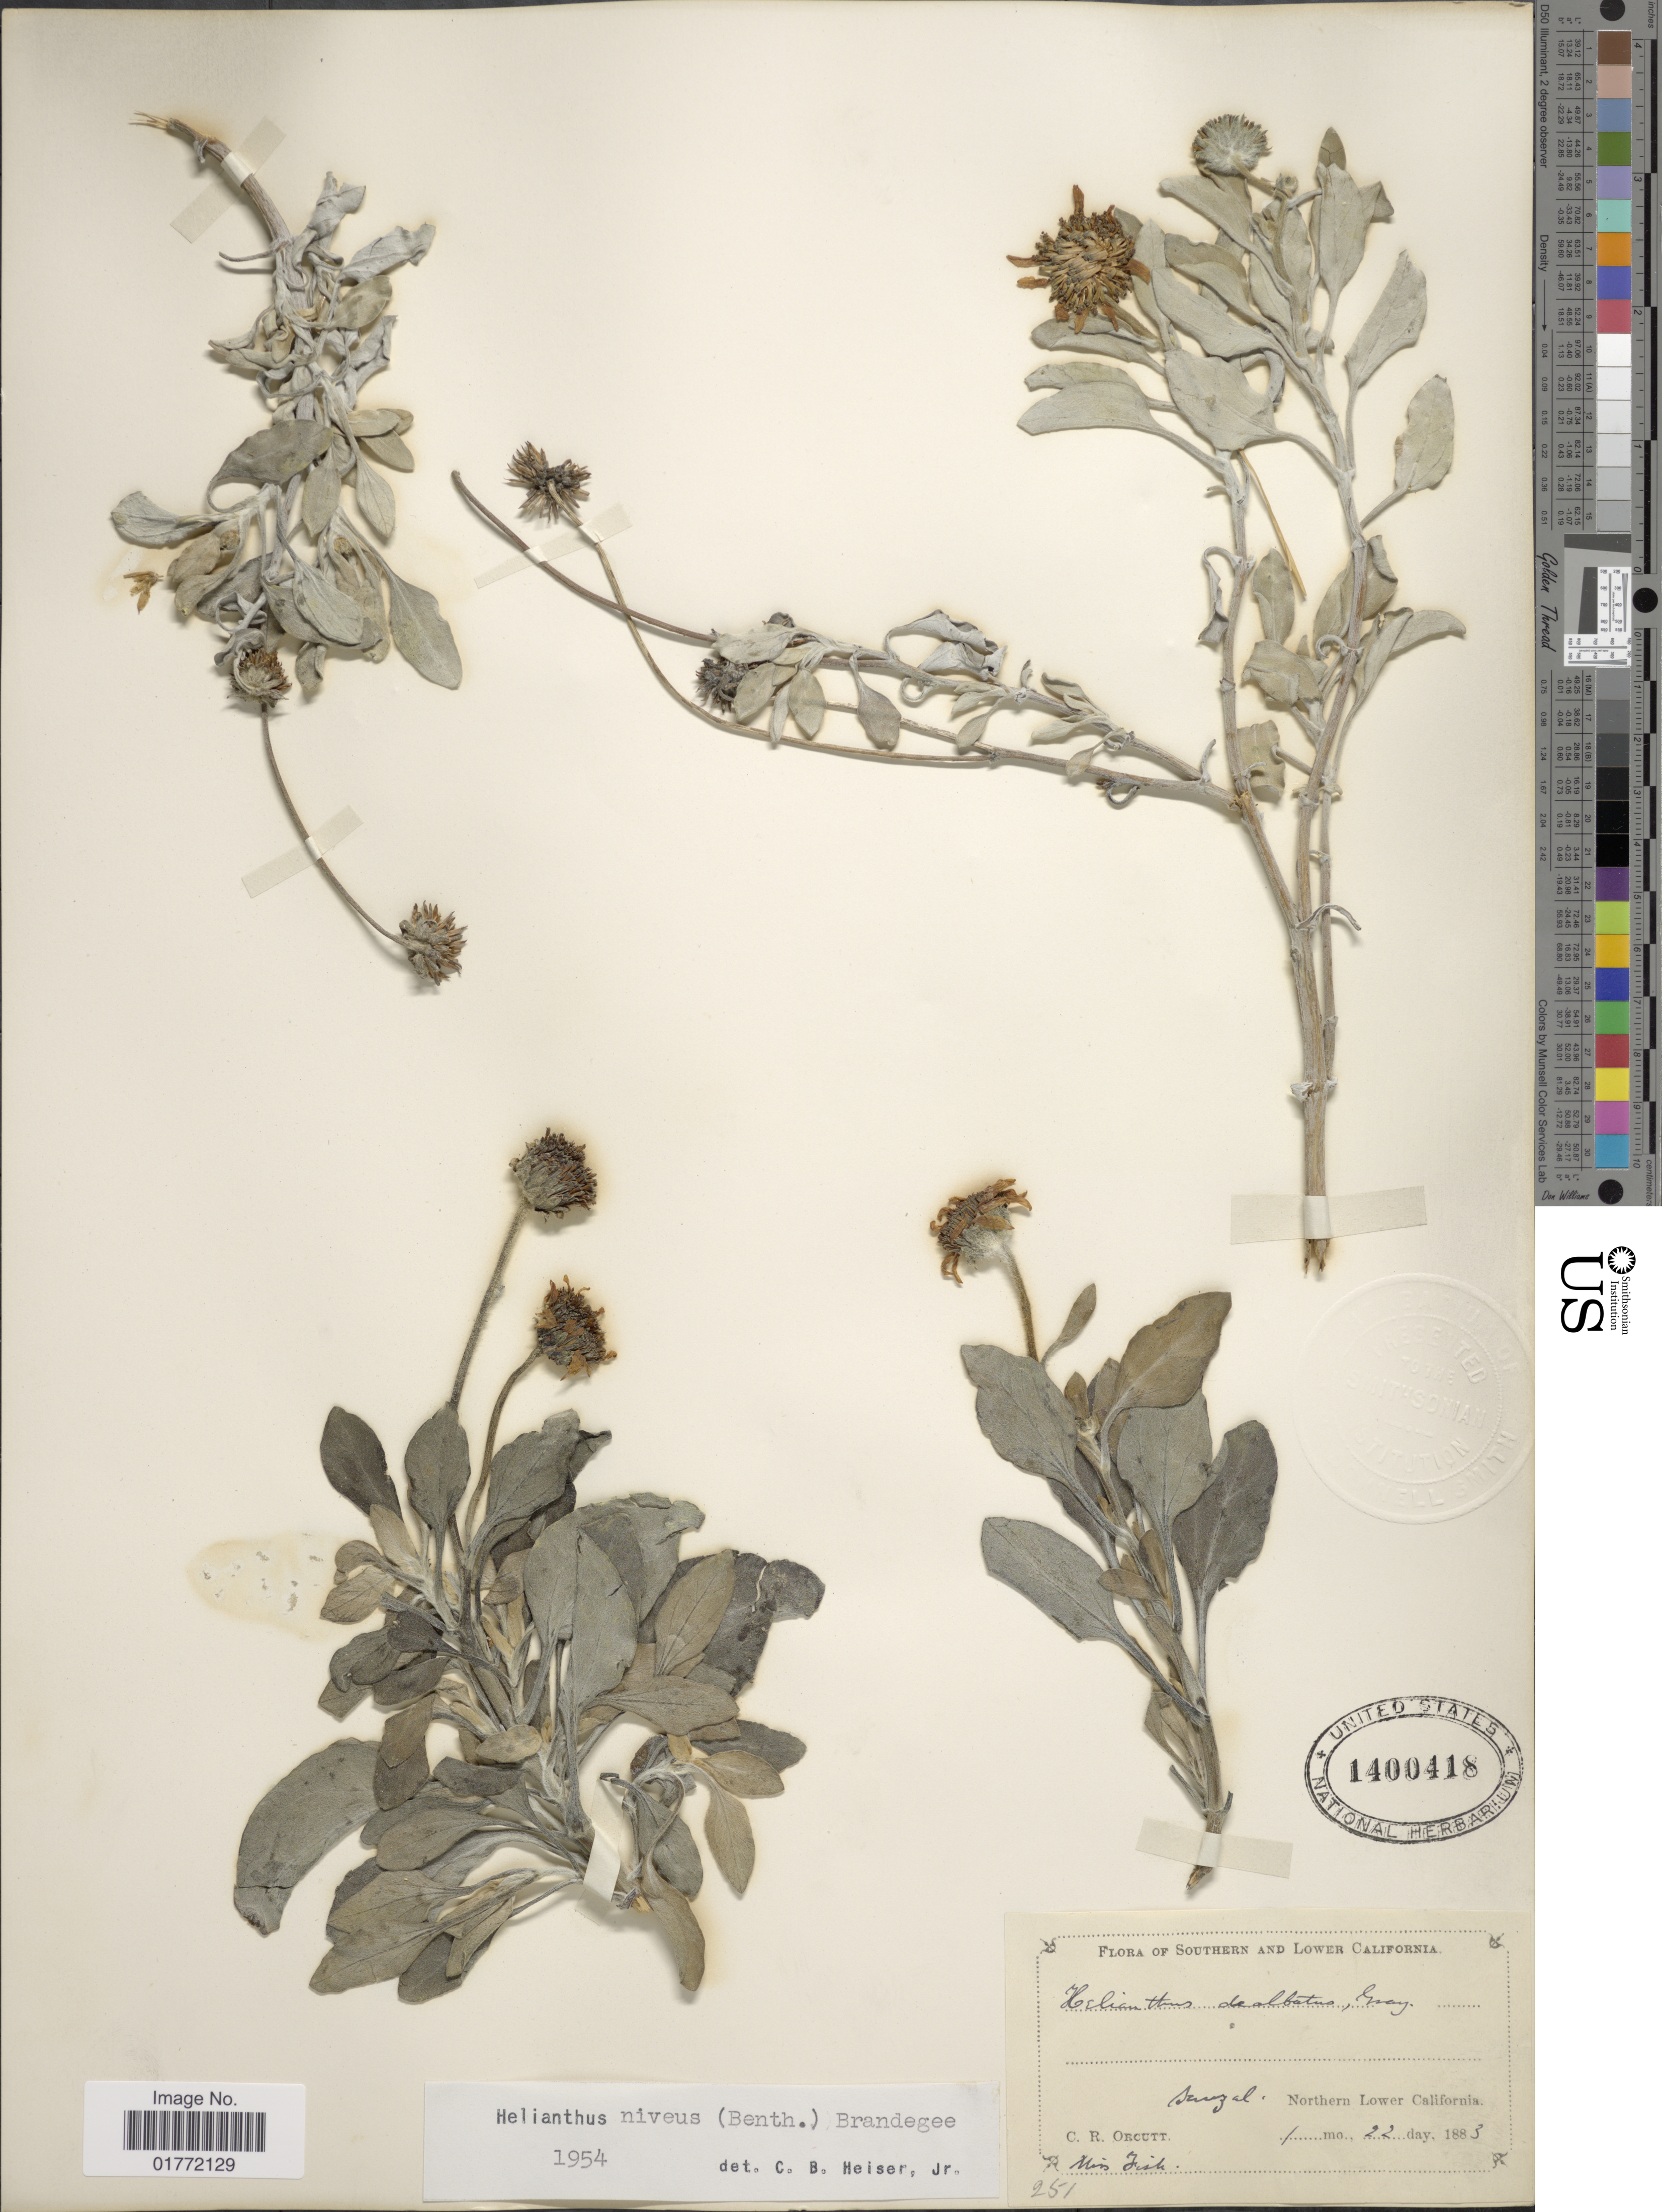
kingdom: Plantae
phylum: Tracheophyta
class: Magnoliopsida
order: Asterales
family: Asteraceae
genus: Helianthus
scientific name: Helianthus niveus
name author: (Benth.) Brandegee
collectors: C. R. Orcutt & R. Jisik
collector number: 251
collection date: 1883-01-22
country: Mexico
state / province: Baja California Norte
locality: Sauzal, Northern Lower California.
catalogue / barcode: US 1400418